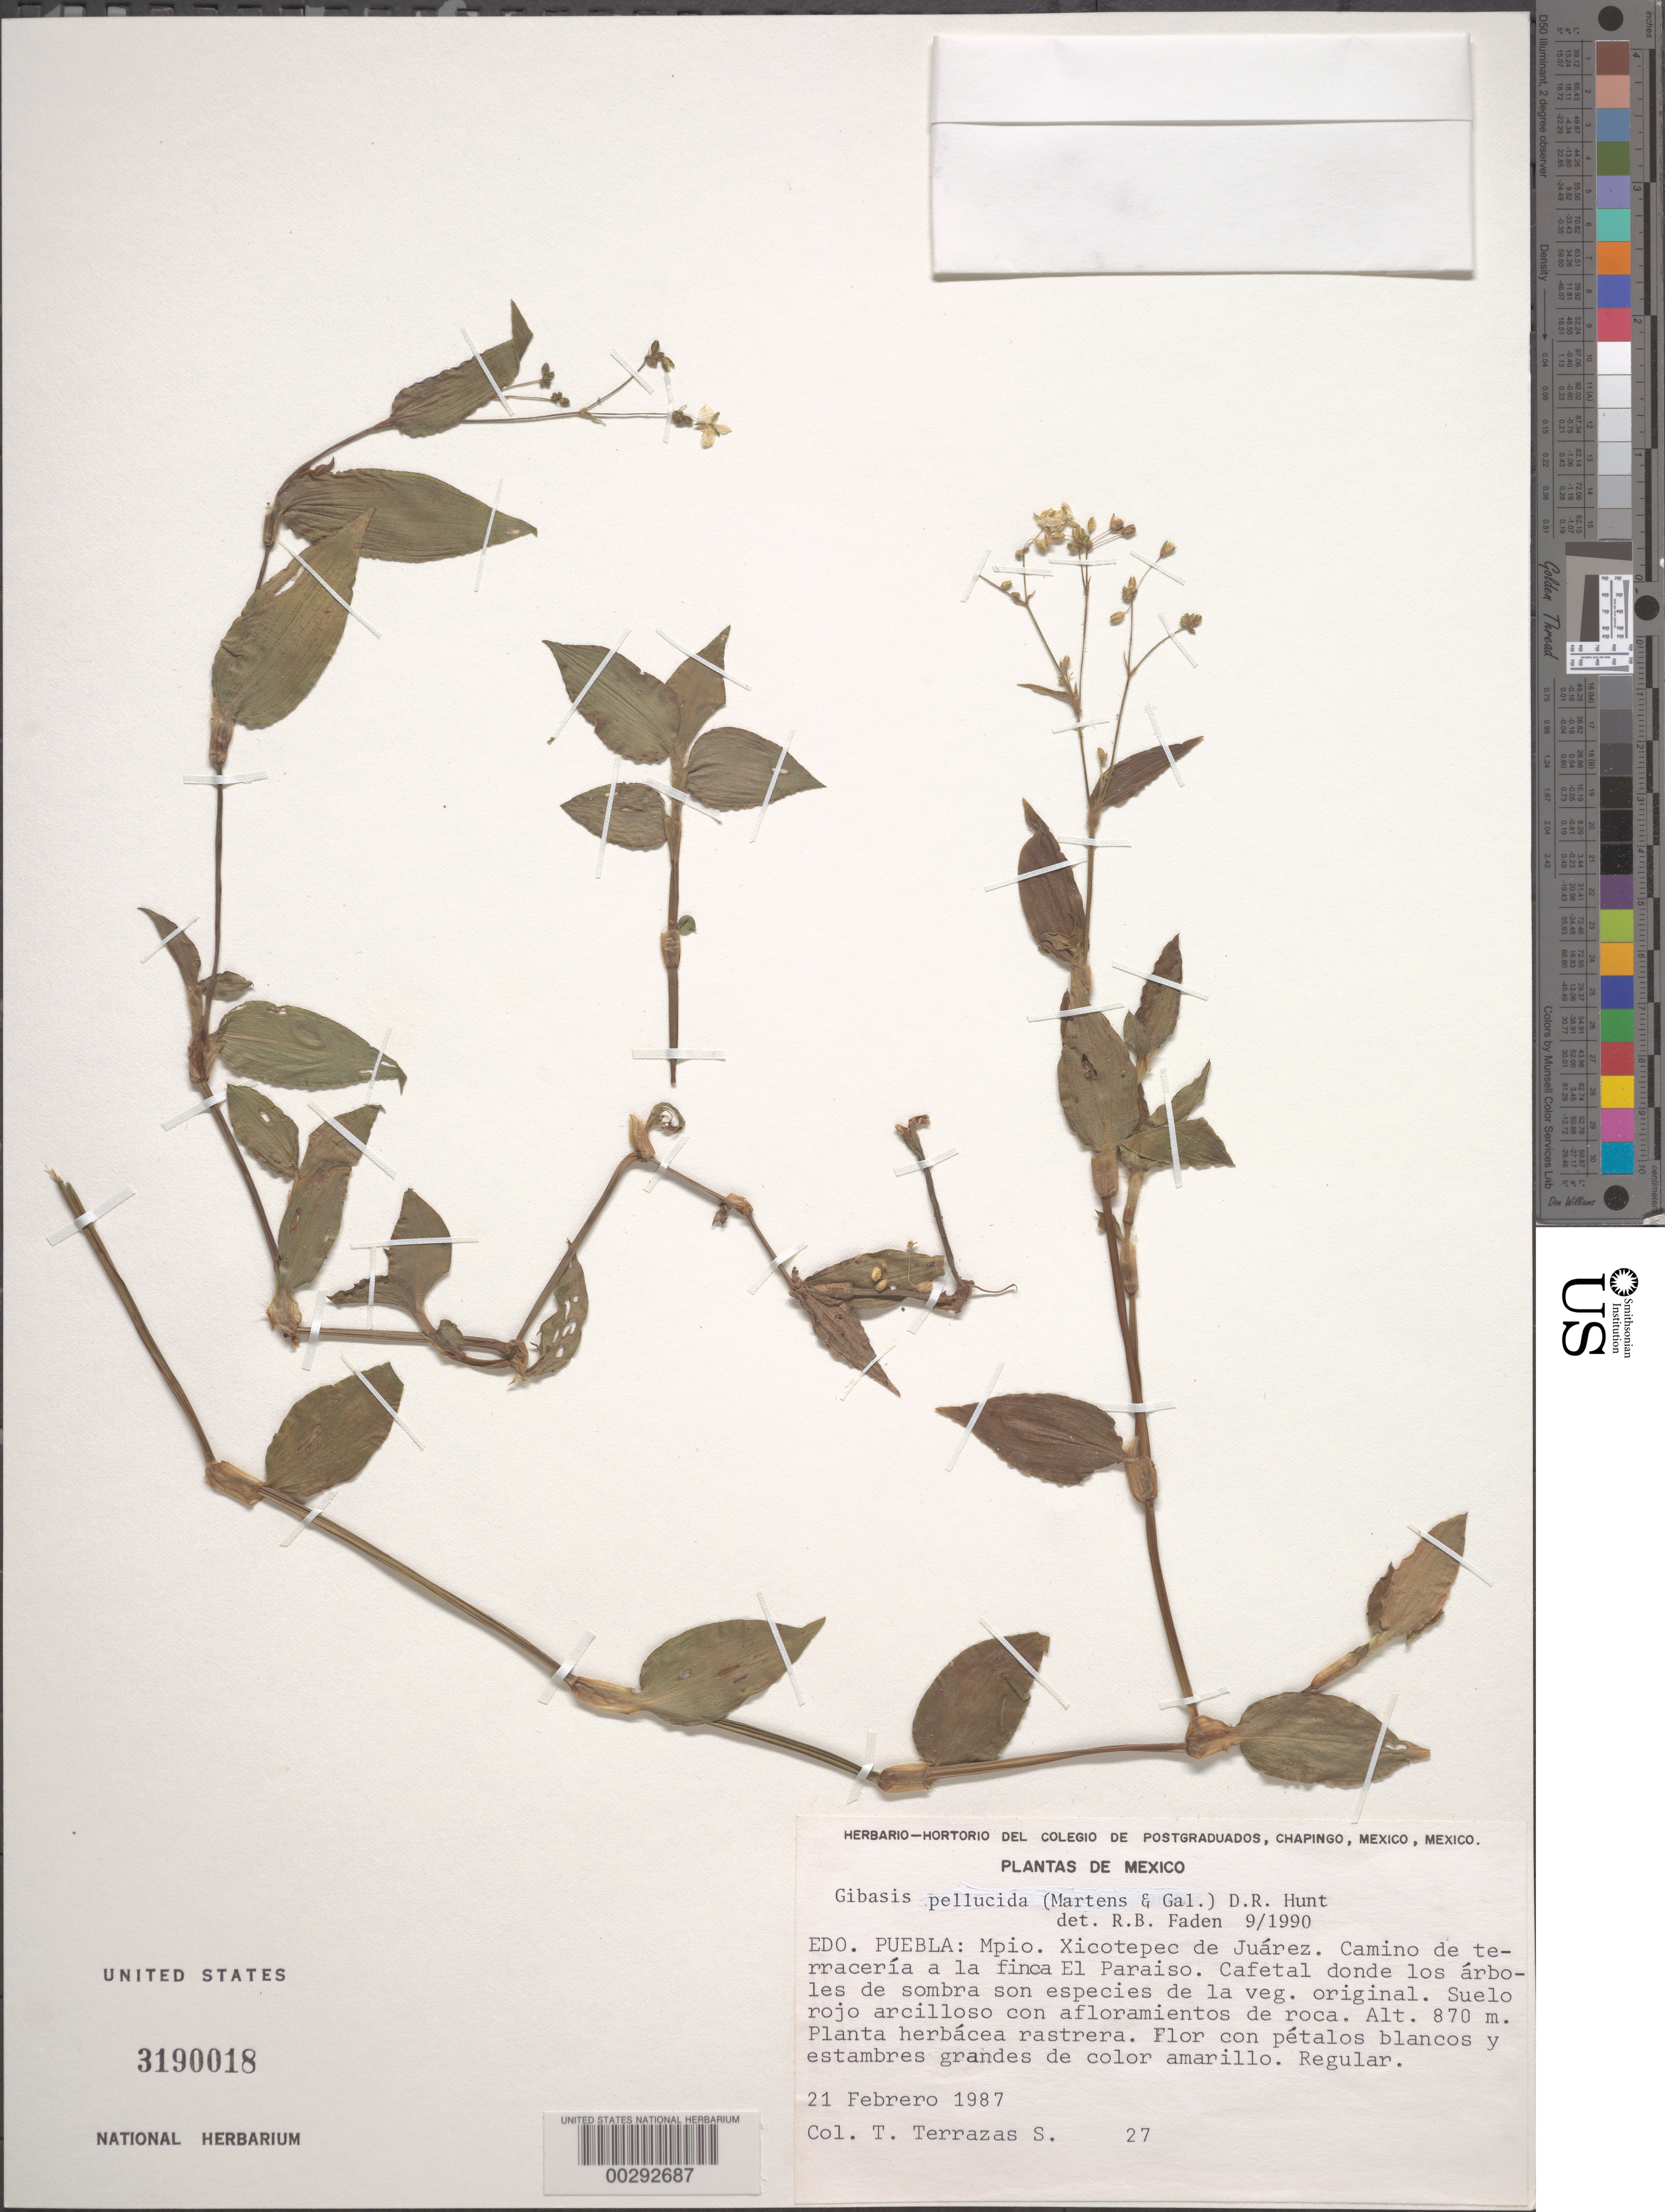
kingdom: Plantae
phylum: Tracheophyta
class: Liliopsida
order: Commelinales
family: Commelinaceae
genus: Gibasis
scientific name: Gibasis pellucida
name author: (M. Martens & Galeotti) D.R. Hunt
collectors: T. Terrazas S.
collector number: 27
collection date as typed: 21 Feb 1987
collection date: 1987-02-21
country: Mexico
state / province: Puebla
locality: Xicotepec de juarez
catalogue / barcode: US 3190018